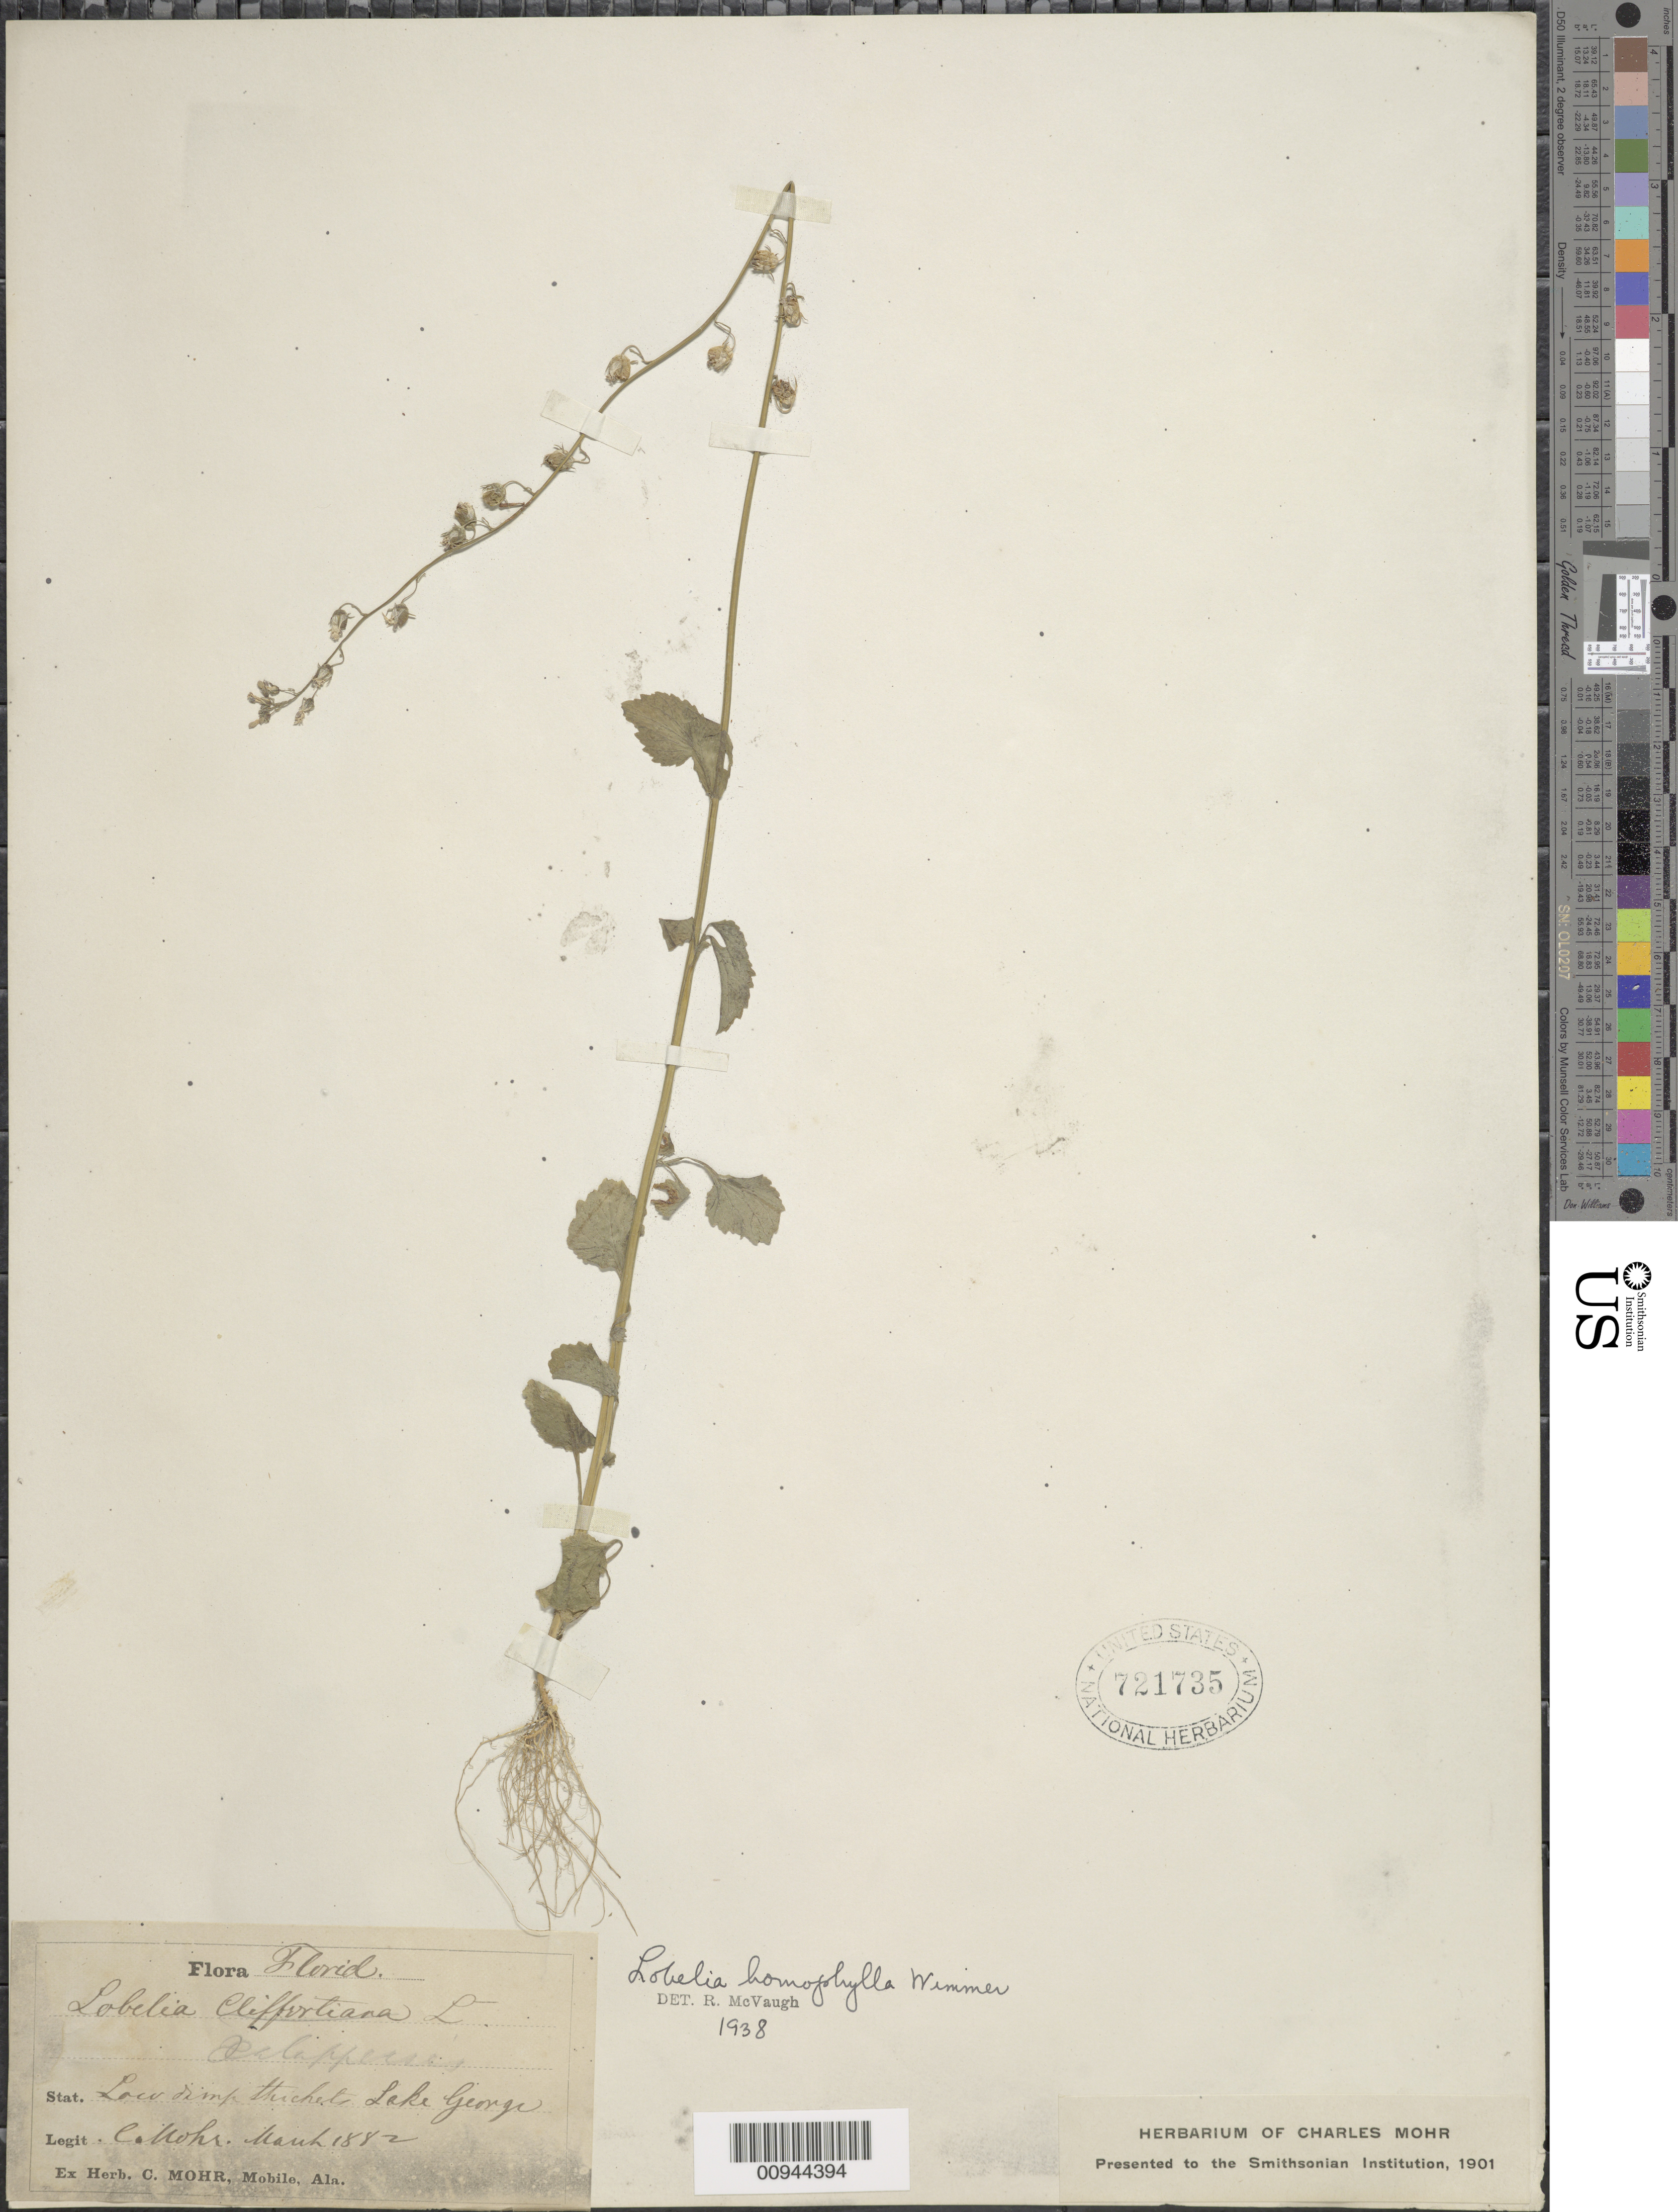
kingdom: Plantae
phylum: Tracheophyta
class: Magnoliopsida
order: Asterales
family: Campanulaceae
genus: Lobelia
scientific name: Lobelia homophylla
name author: E. Wimm.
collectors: C. T. Mohr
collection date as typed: Mar 1882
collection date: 1882-03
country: United States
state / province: Florida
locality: Lake George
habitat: low damp thickets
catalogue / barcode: US 721735